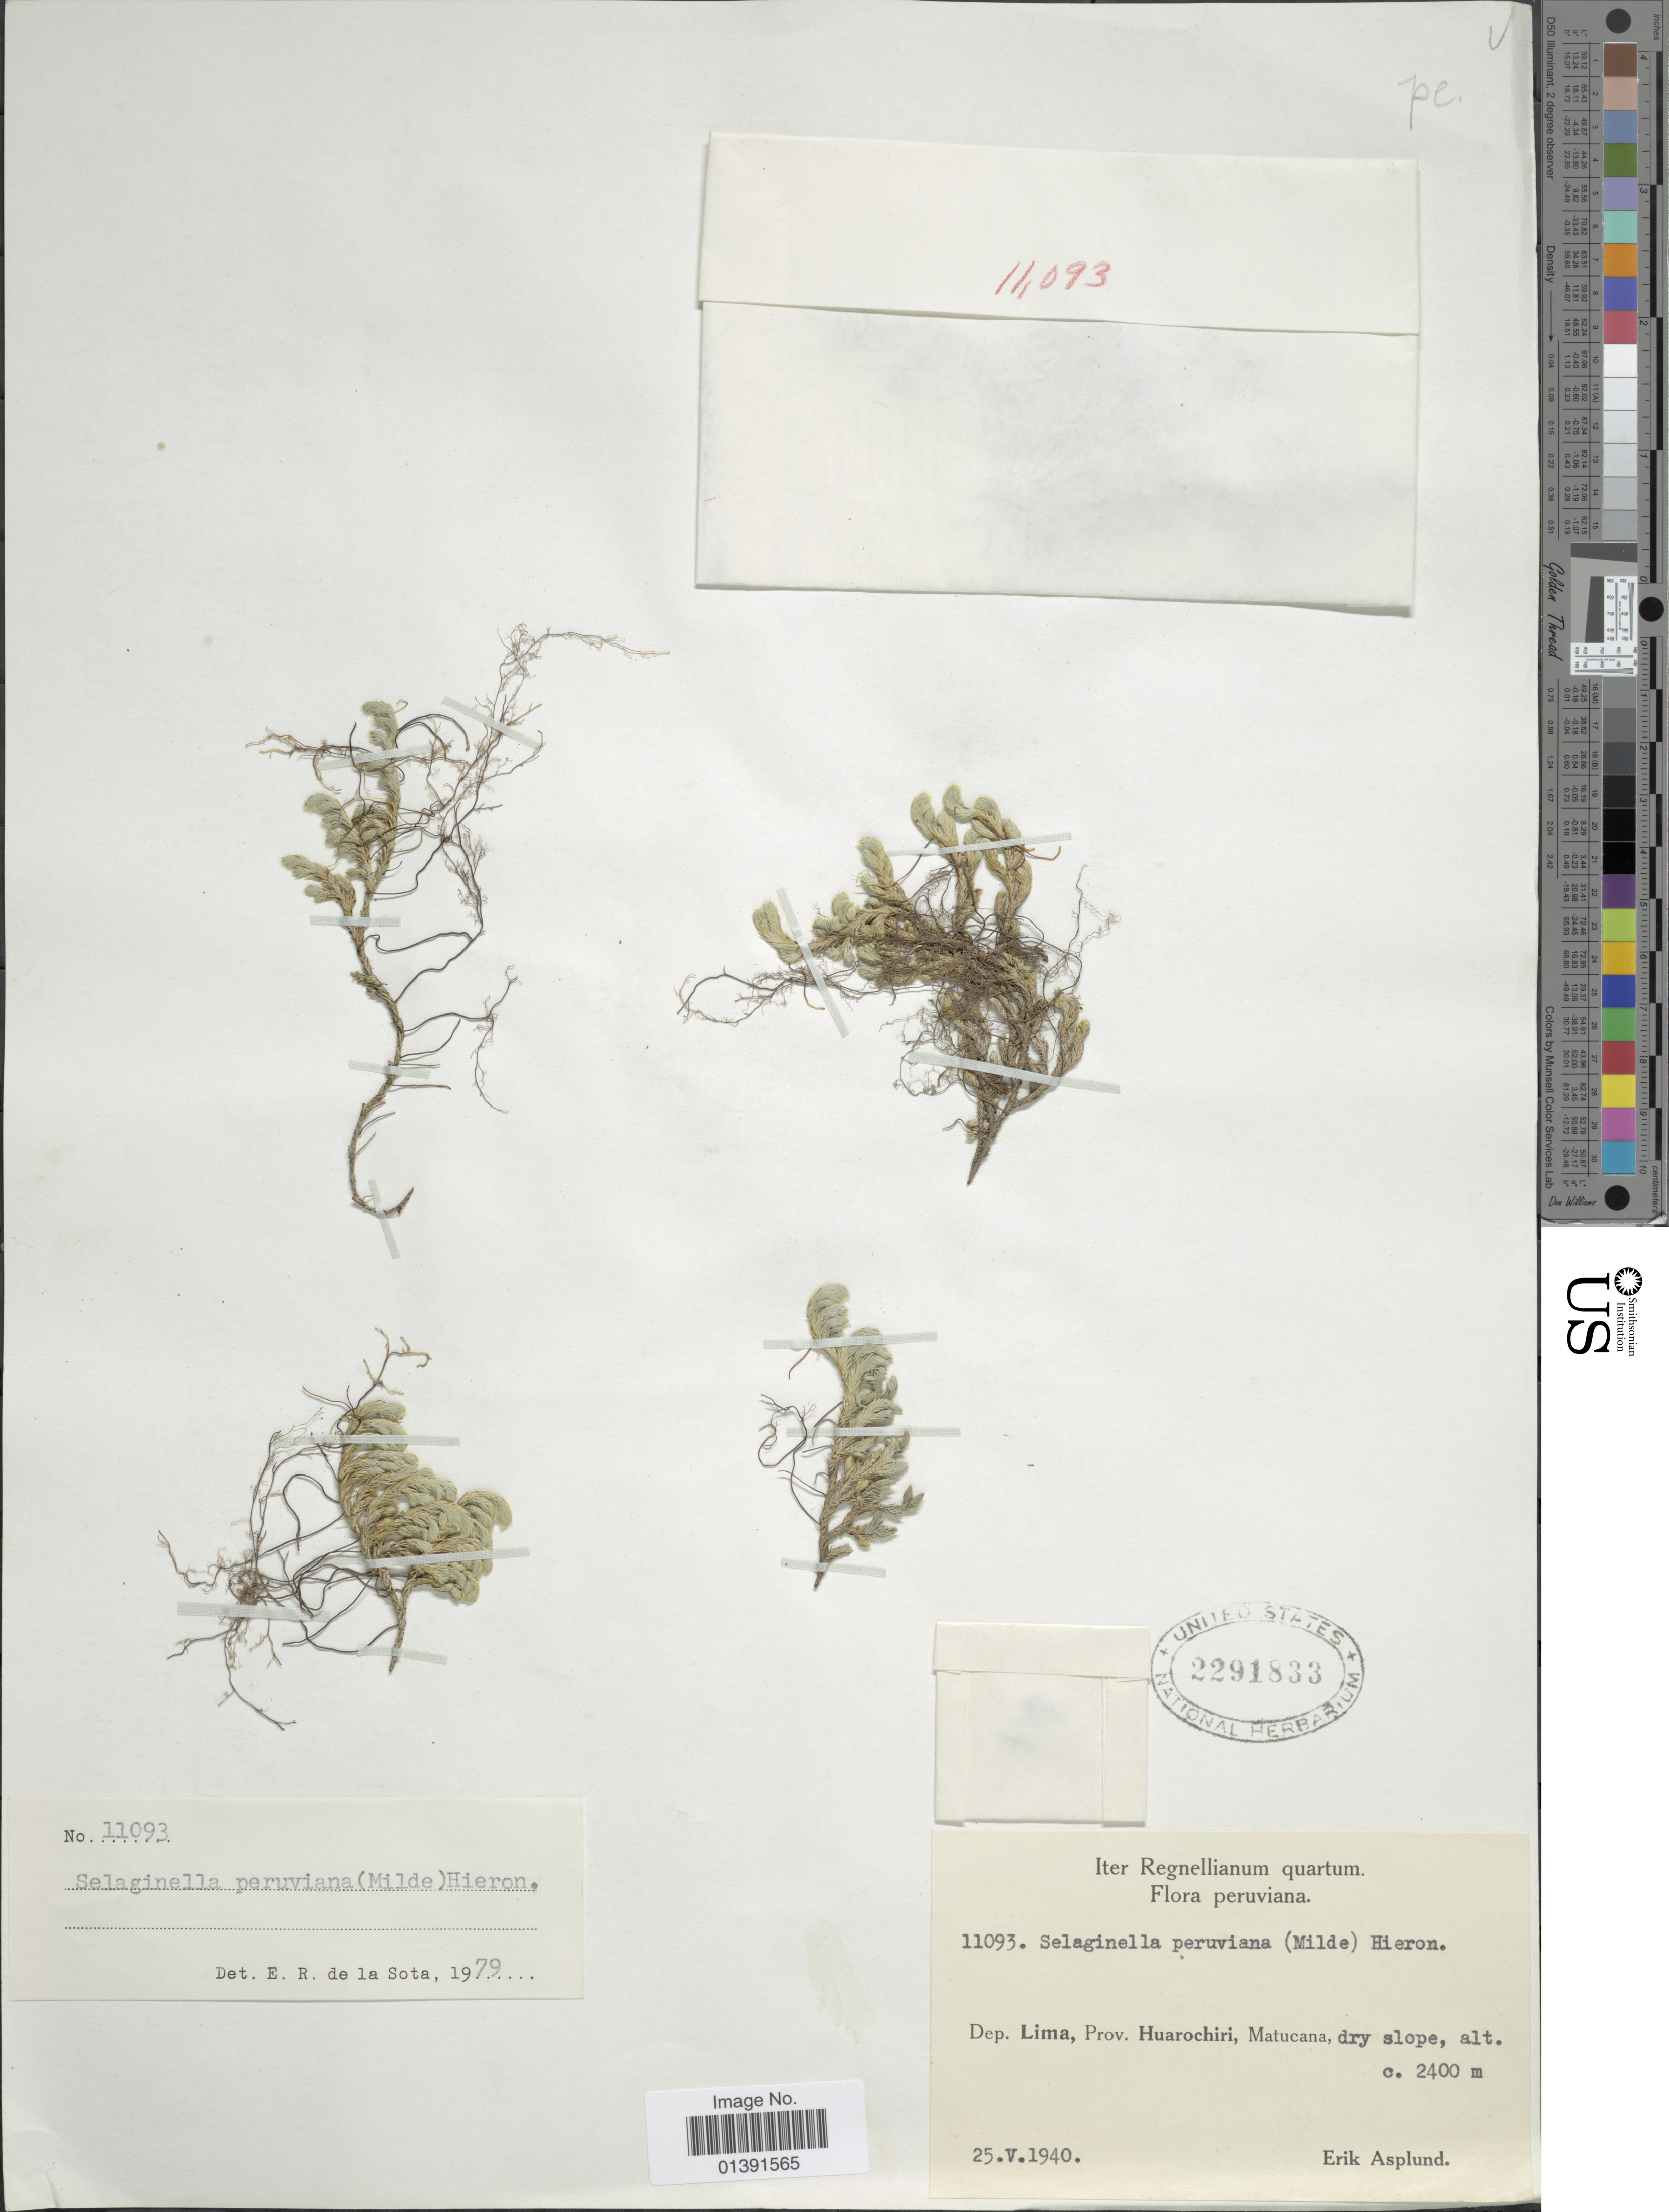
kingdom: Plantae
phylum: Tracheophyta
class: Lycopodiopsida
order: Selaginellales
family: Selaginellaceae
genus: Selaginella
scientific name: Selaginella peruviana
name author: (Milde) Hieron.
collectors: E. Asplund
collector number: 11093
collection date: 1940-05-25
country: Peru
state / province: Lima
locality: Prov. Huarcochiri, Matucana, dry slope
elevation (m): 2400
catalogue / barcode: US 2291833